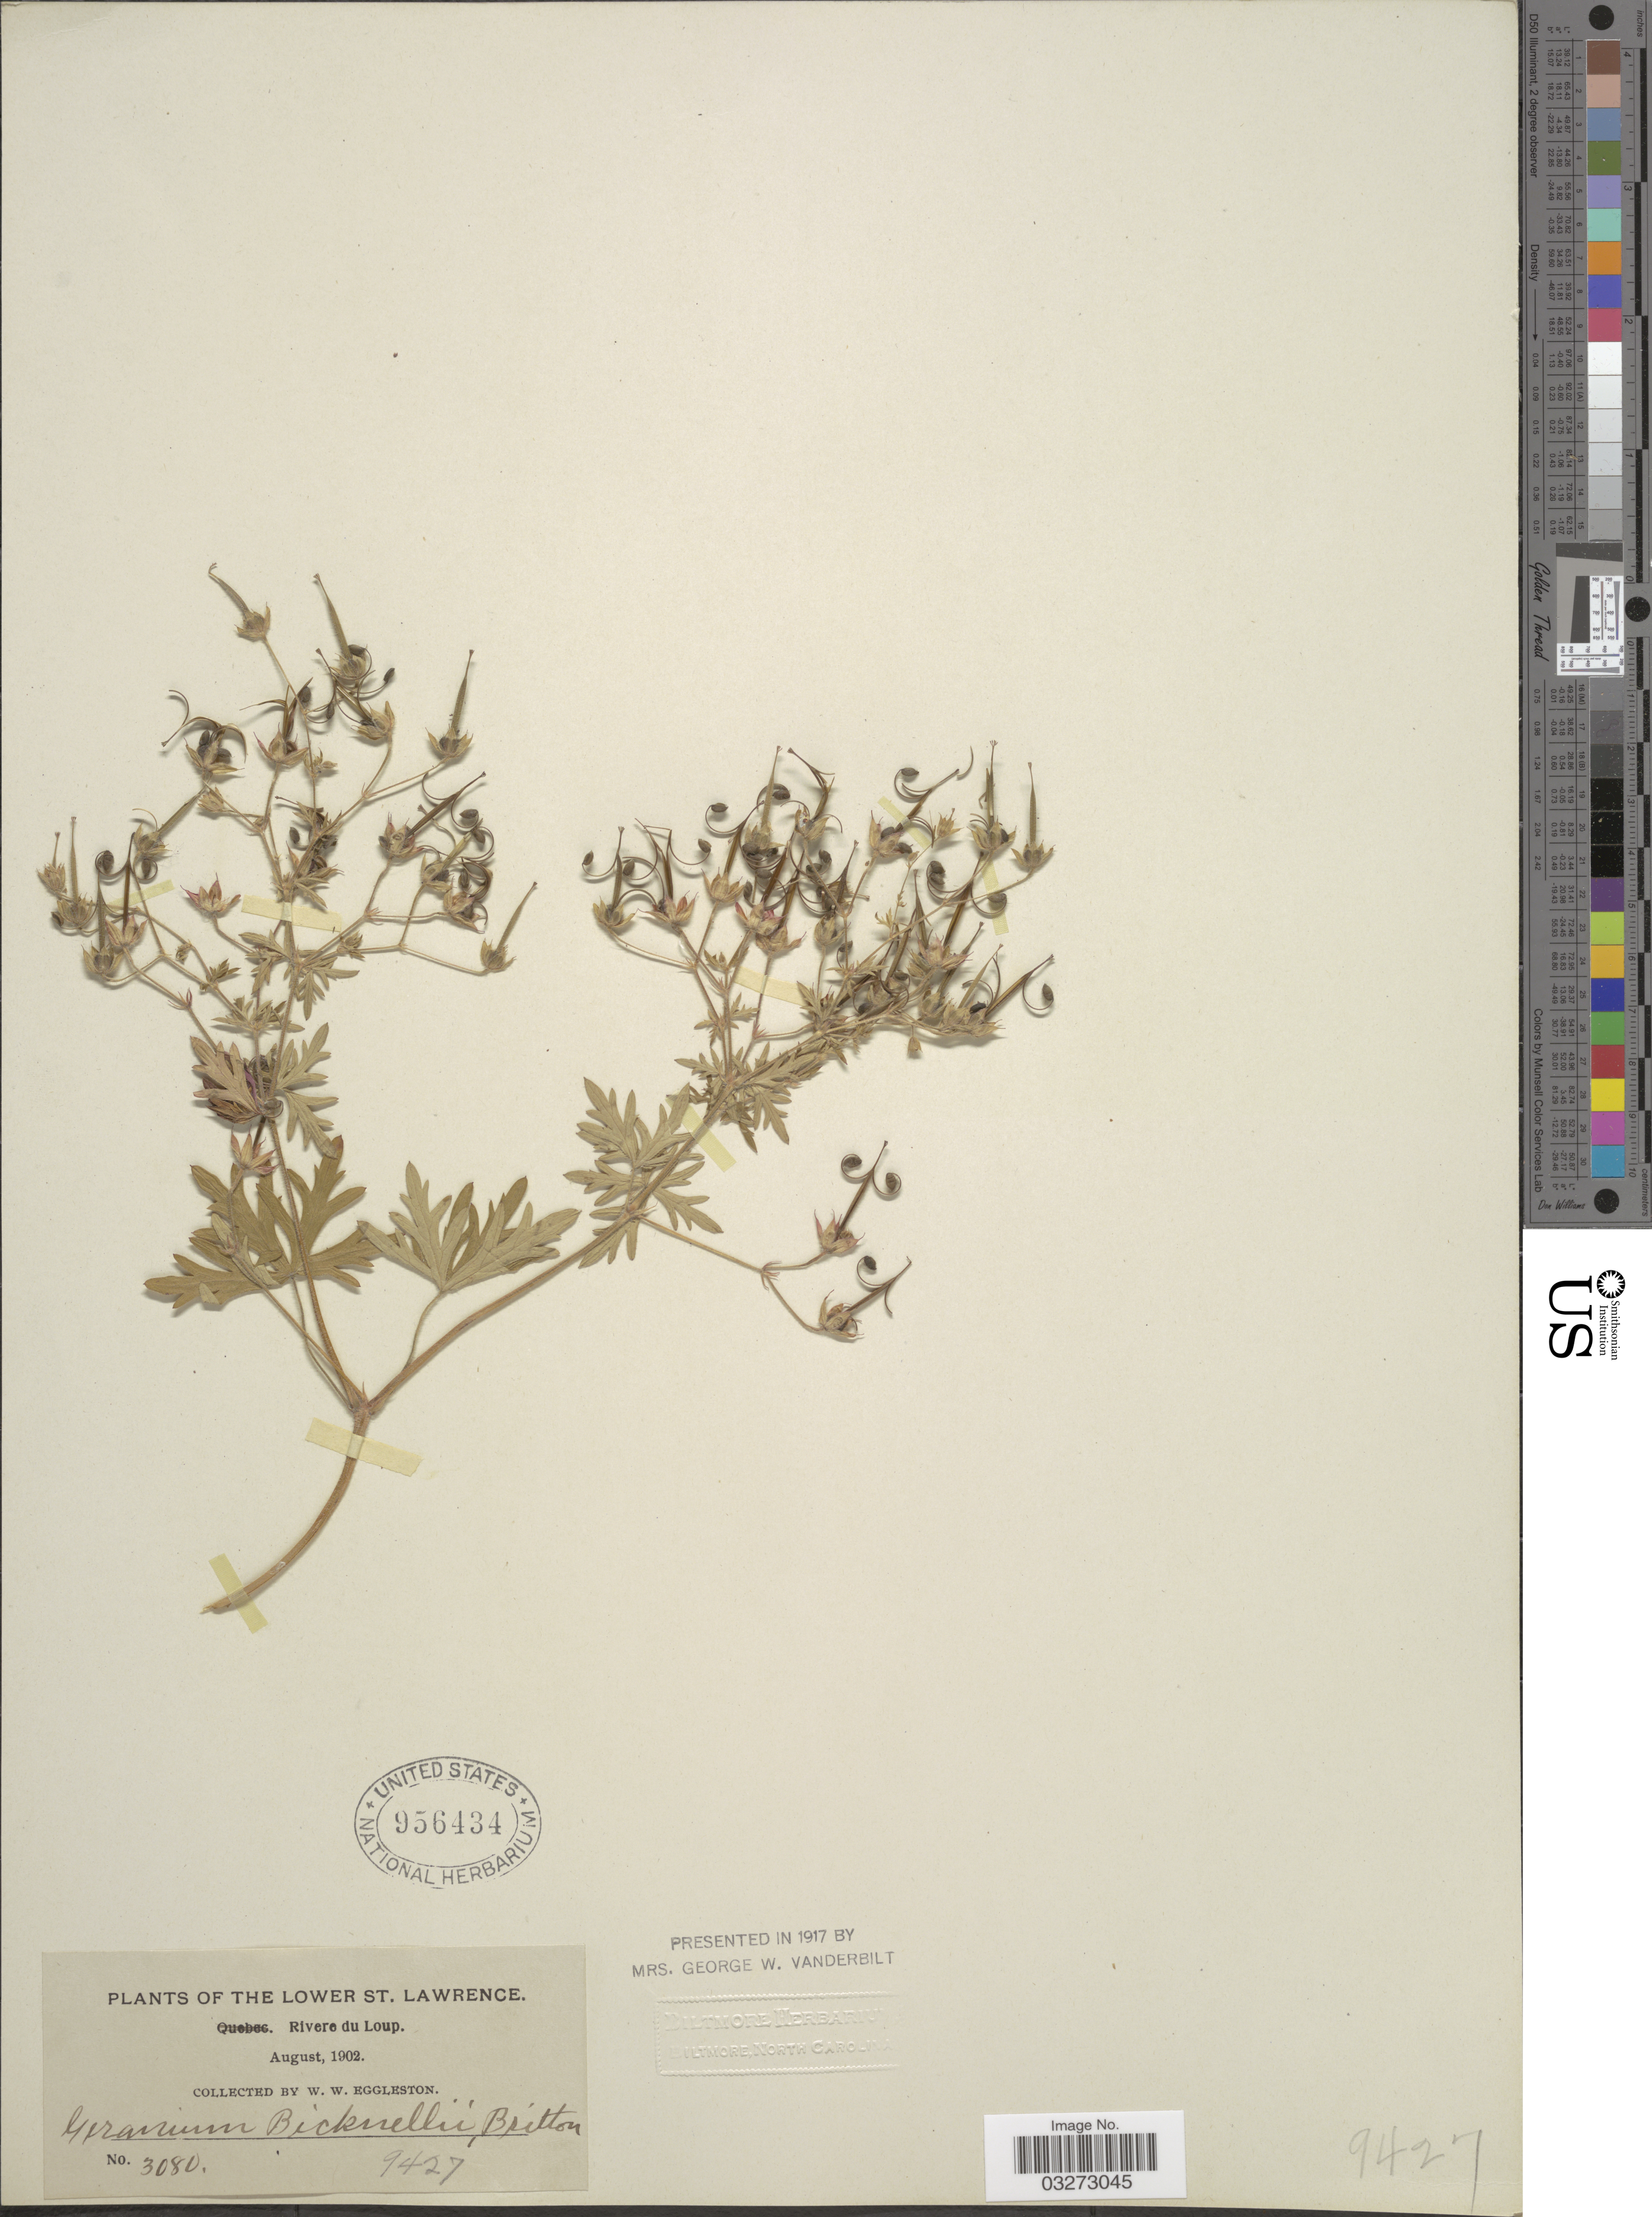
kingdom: Plantae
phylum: Tracheophyta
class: Magnoliopsida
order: Geraniales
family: Geraniaceae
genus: Geranium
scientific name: Geranium bicknellii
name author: Britton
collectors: W. W. Eggleston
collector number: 3080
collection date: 1902-08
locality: The Lower St. Lawrence. Rivere du Loup.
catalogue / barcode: US 956434